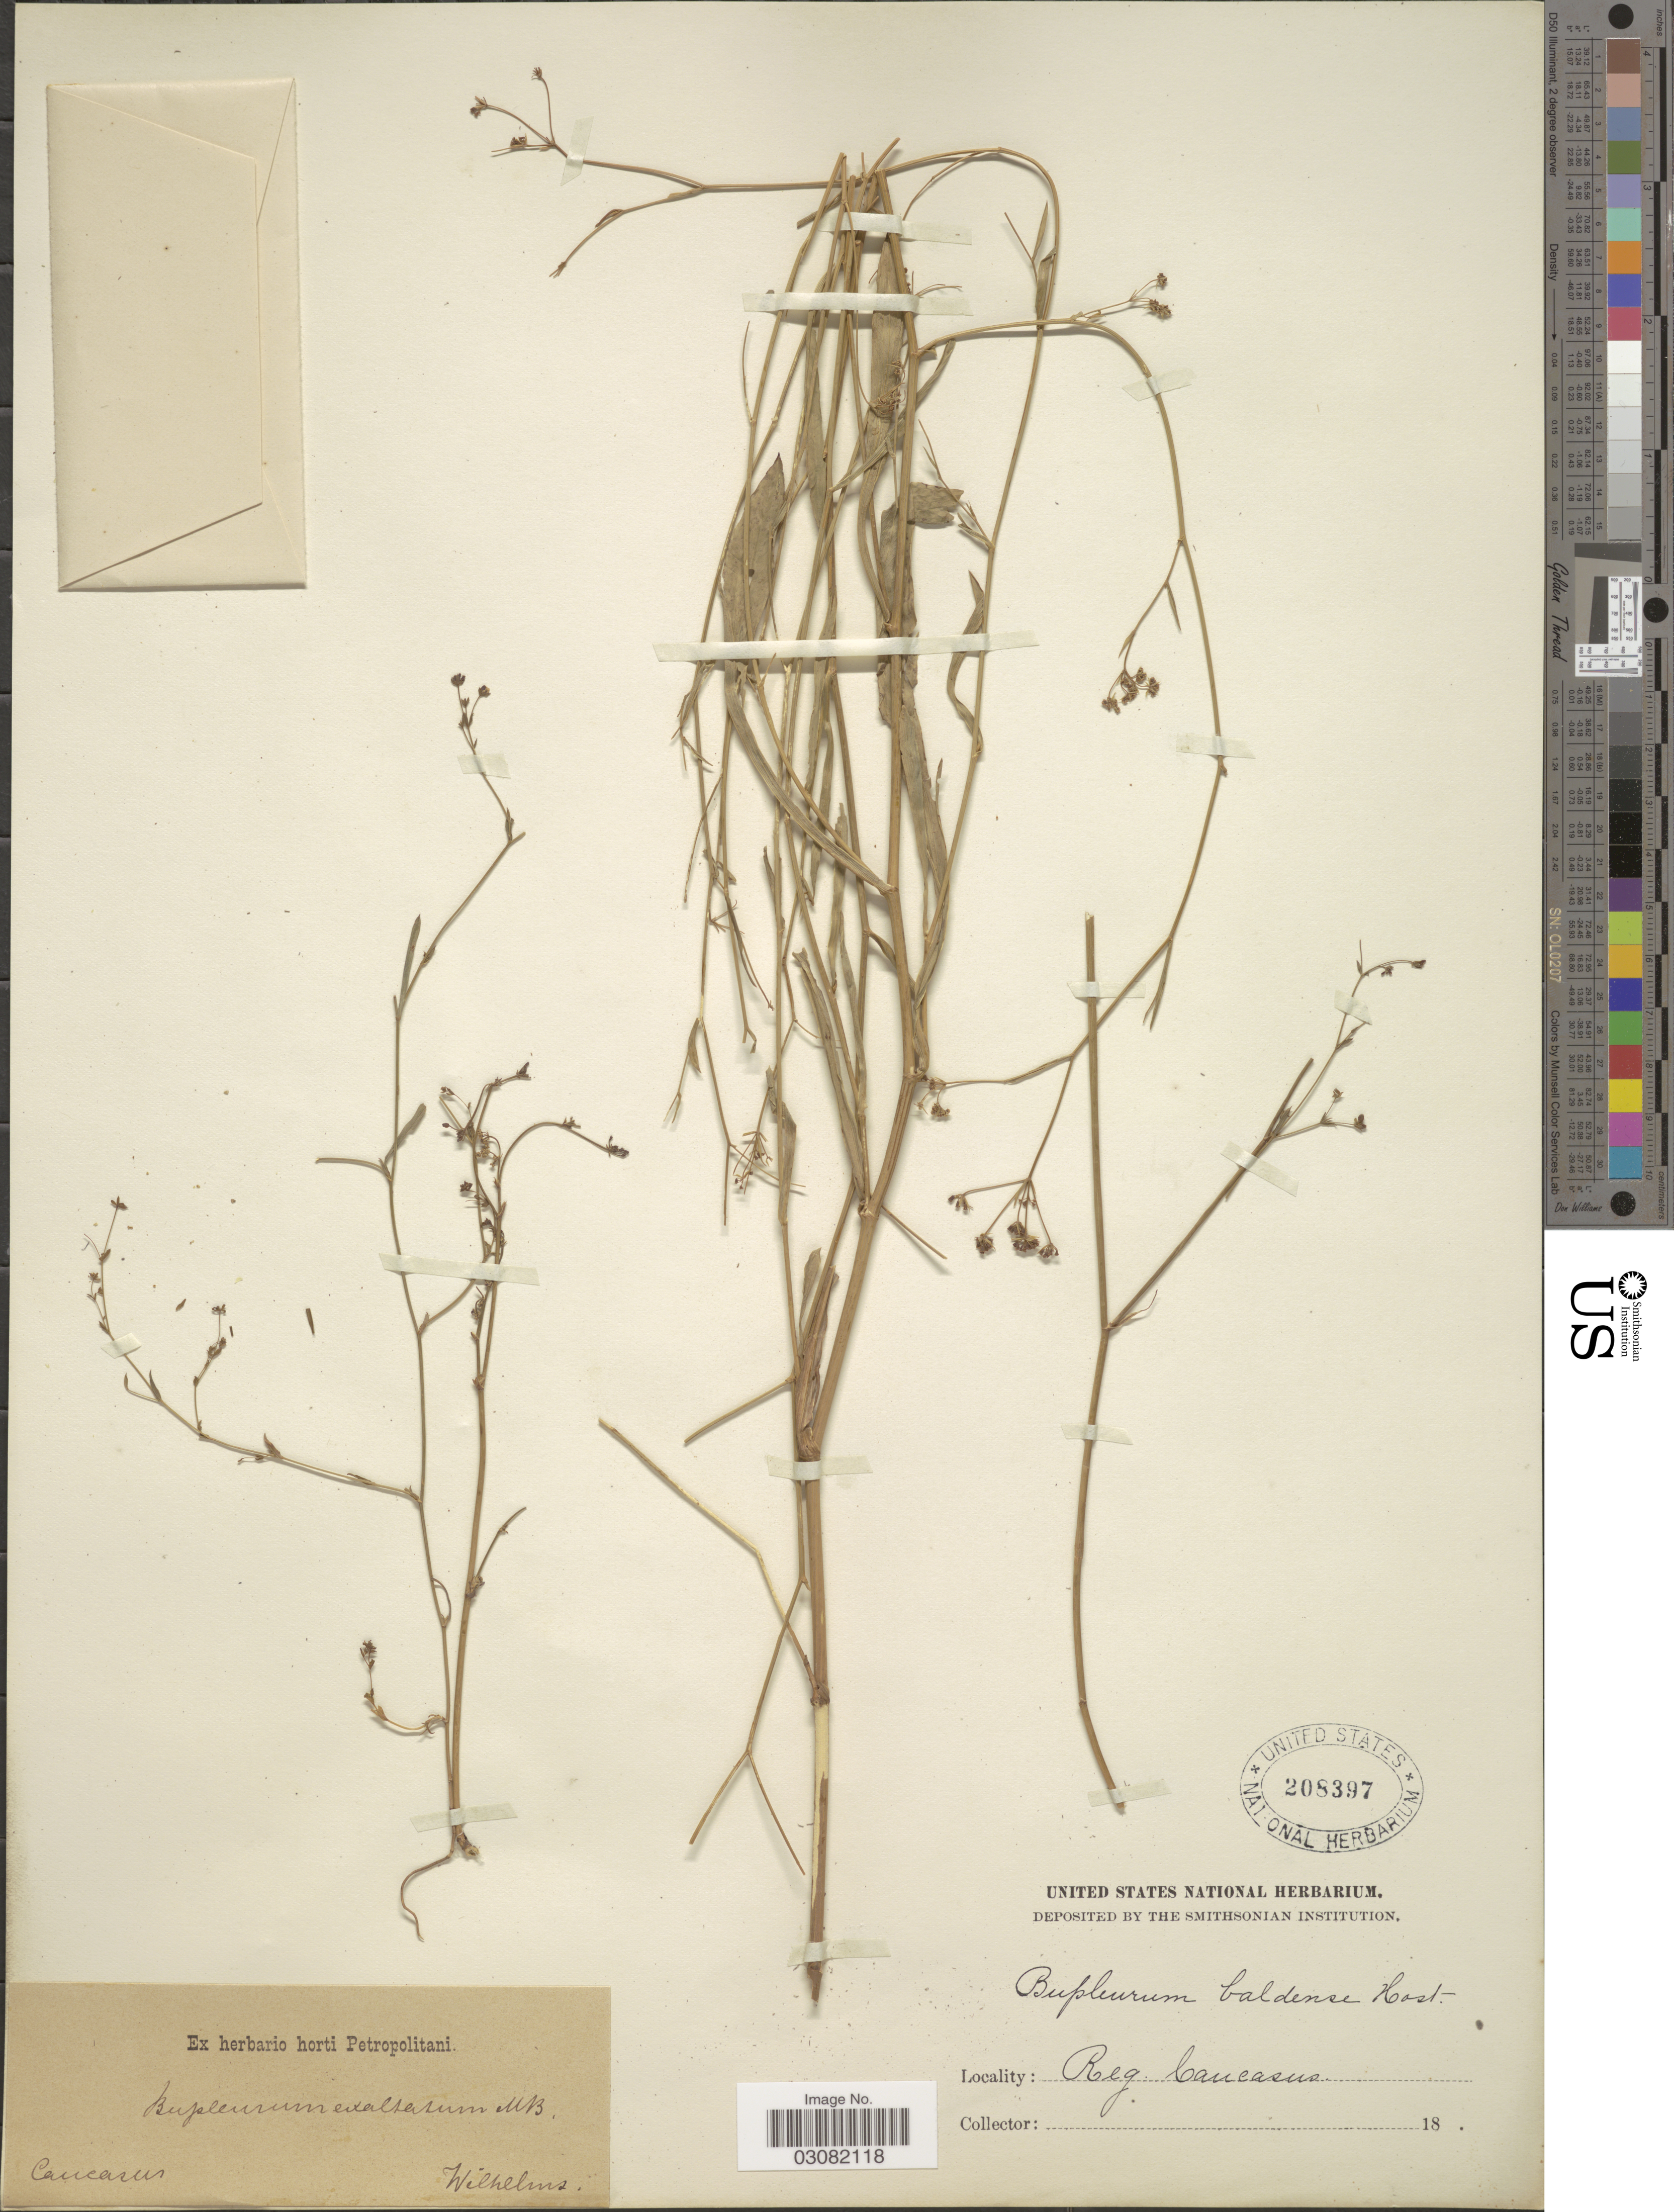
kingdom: Plantae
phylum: Tracheophyta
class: Magnoliopsida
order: Apiales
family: Apiaceae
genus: Bupleurum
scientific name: Bupleurum exaltatum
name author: M. Bieb.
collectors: C. Wilhelms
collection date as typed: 18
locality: Caucasus, Reg. Caucasus.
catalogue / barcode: US 208397